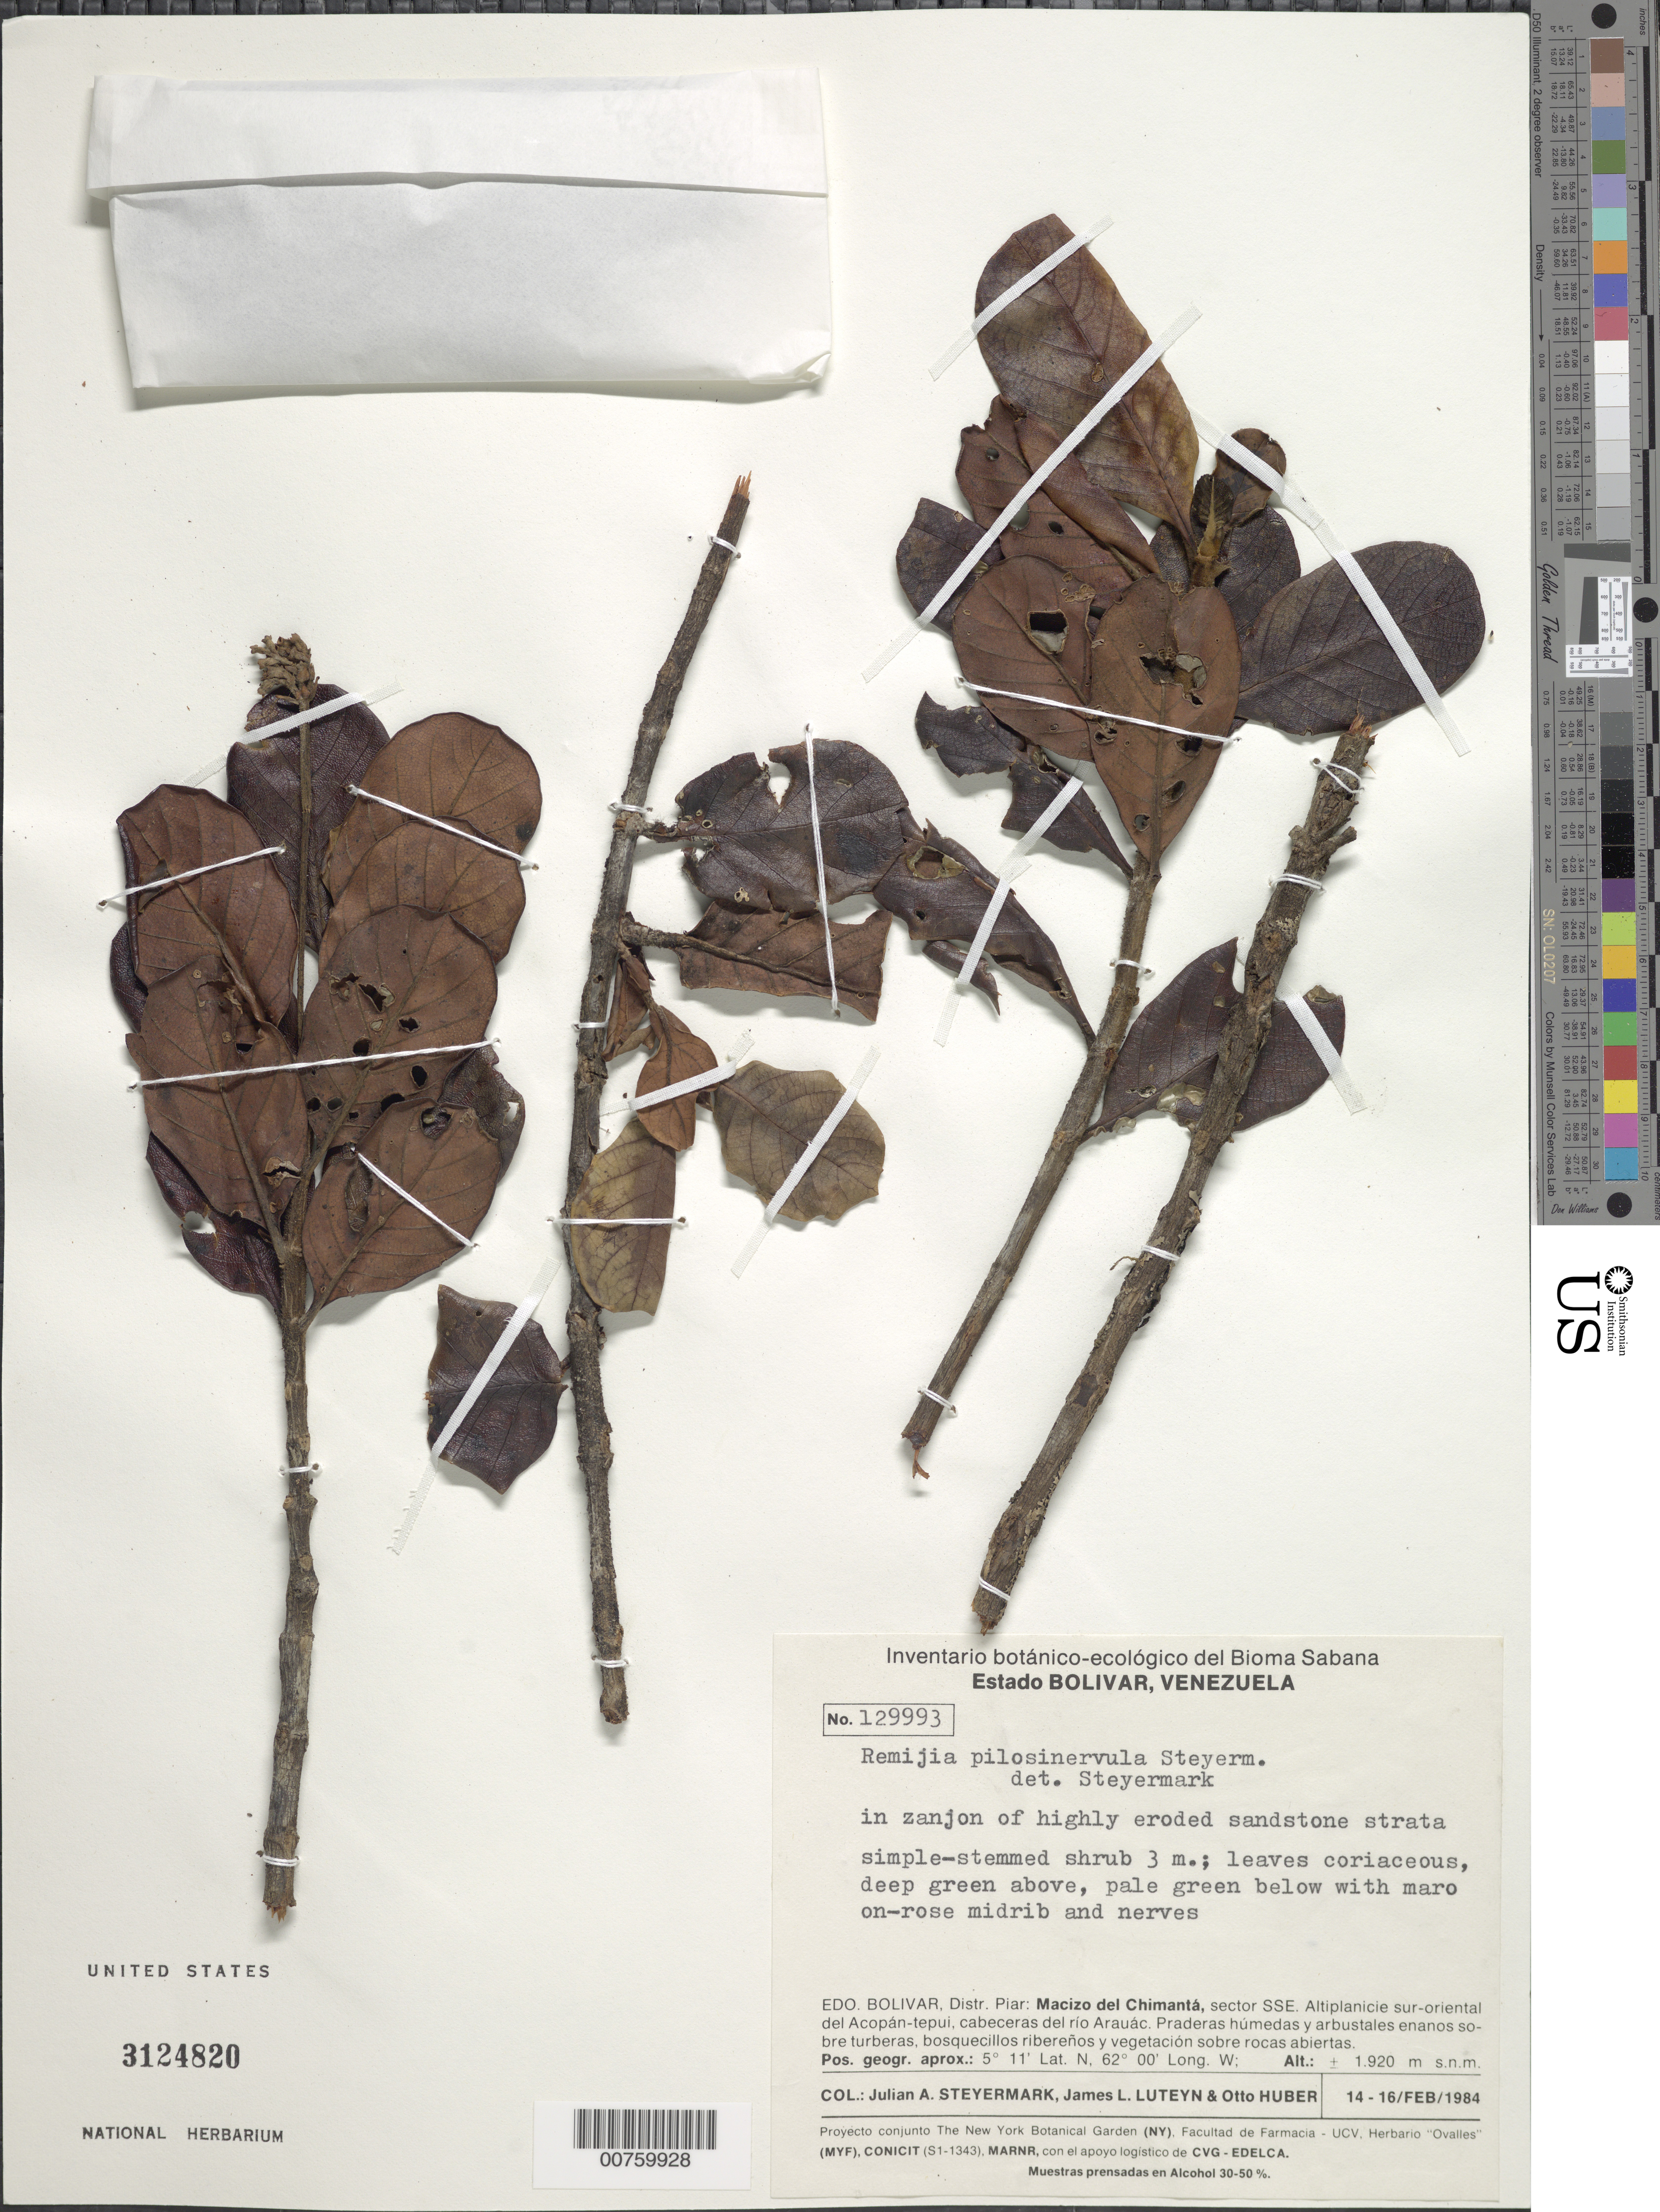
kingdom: Plantae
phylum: Tracheophyta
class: Magnoliopsida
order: Gentianales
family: Rubiaceae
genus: Remijia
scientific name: Remijia pilosinervula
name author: Steyerm.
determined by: Steyermark, Julian A., (VEN)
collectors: J. Steyermark, J. L. Luteyn & O. Huber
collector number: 129993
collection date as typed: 14-Feb-84 to 16-Feb-84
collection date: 1984-02-14/1984-02-16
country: Venezuela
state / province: Bolívar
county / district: Piar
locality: Macizo del Chimantá, sector SSE. Altiplanicie sur-oriental del Acopán-tepuí, cabeceras del río Arauác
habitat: Zanjon of highly eroded sandstone strata; praderas húmedas y arbustales enanos sobre tuberas, bosquecillos riberenos y vegetación sobre rocas abiertas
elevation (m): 1920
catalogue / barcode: US 3124820